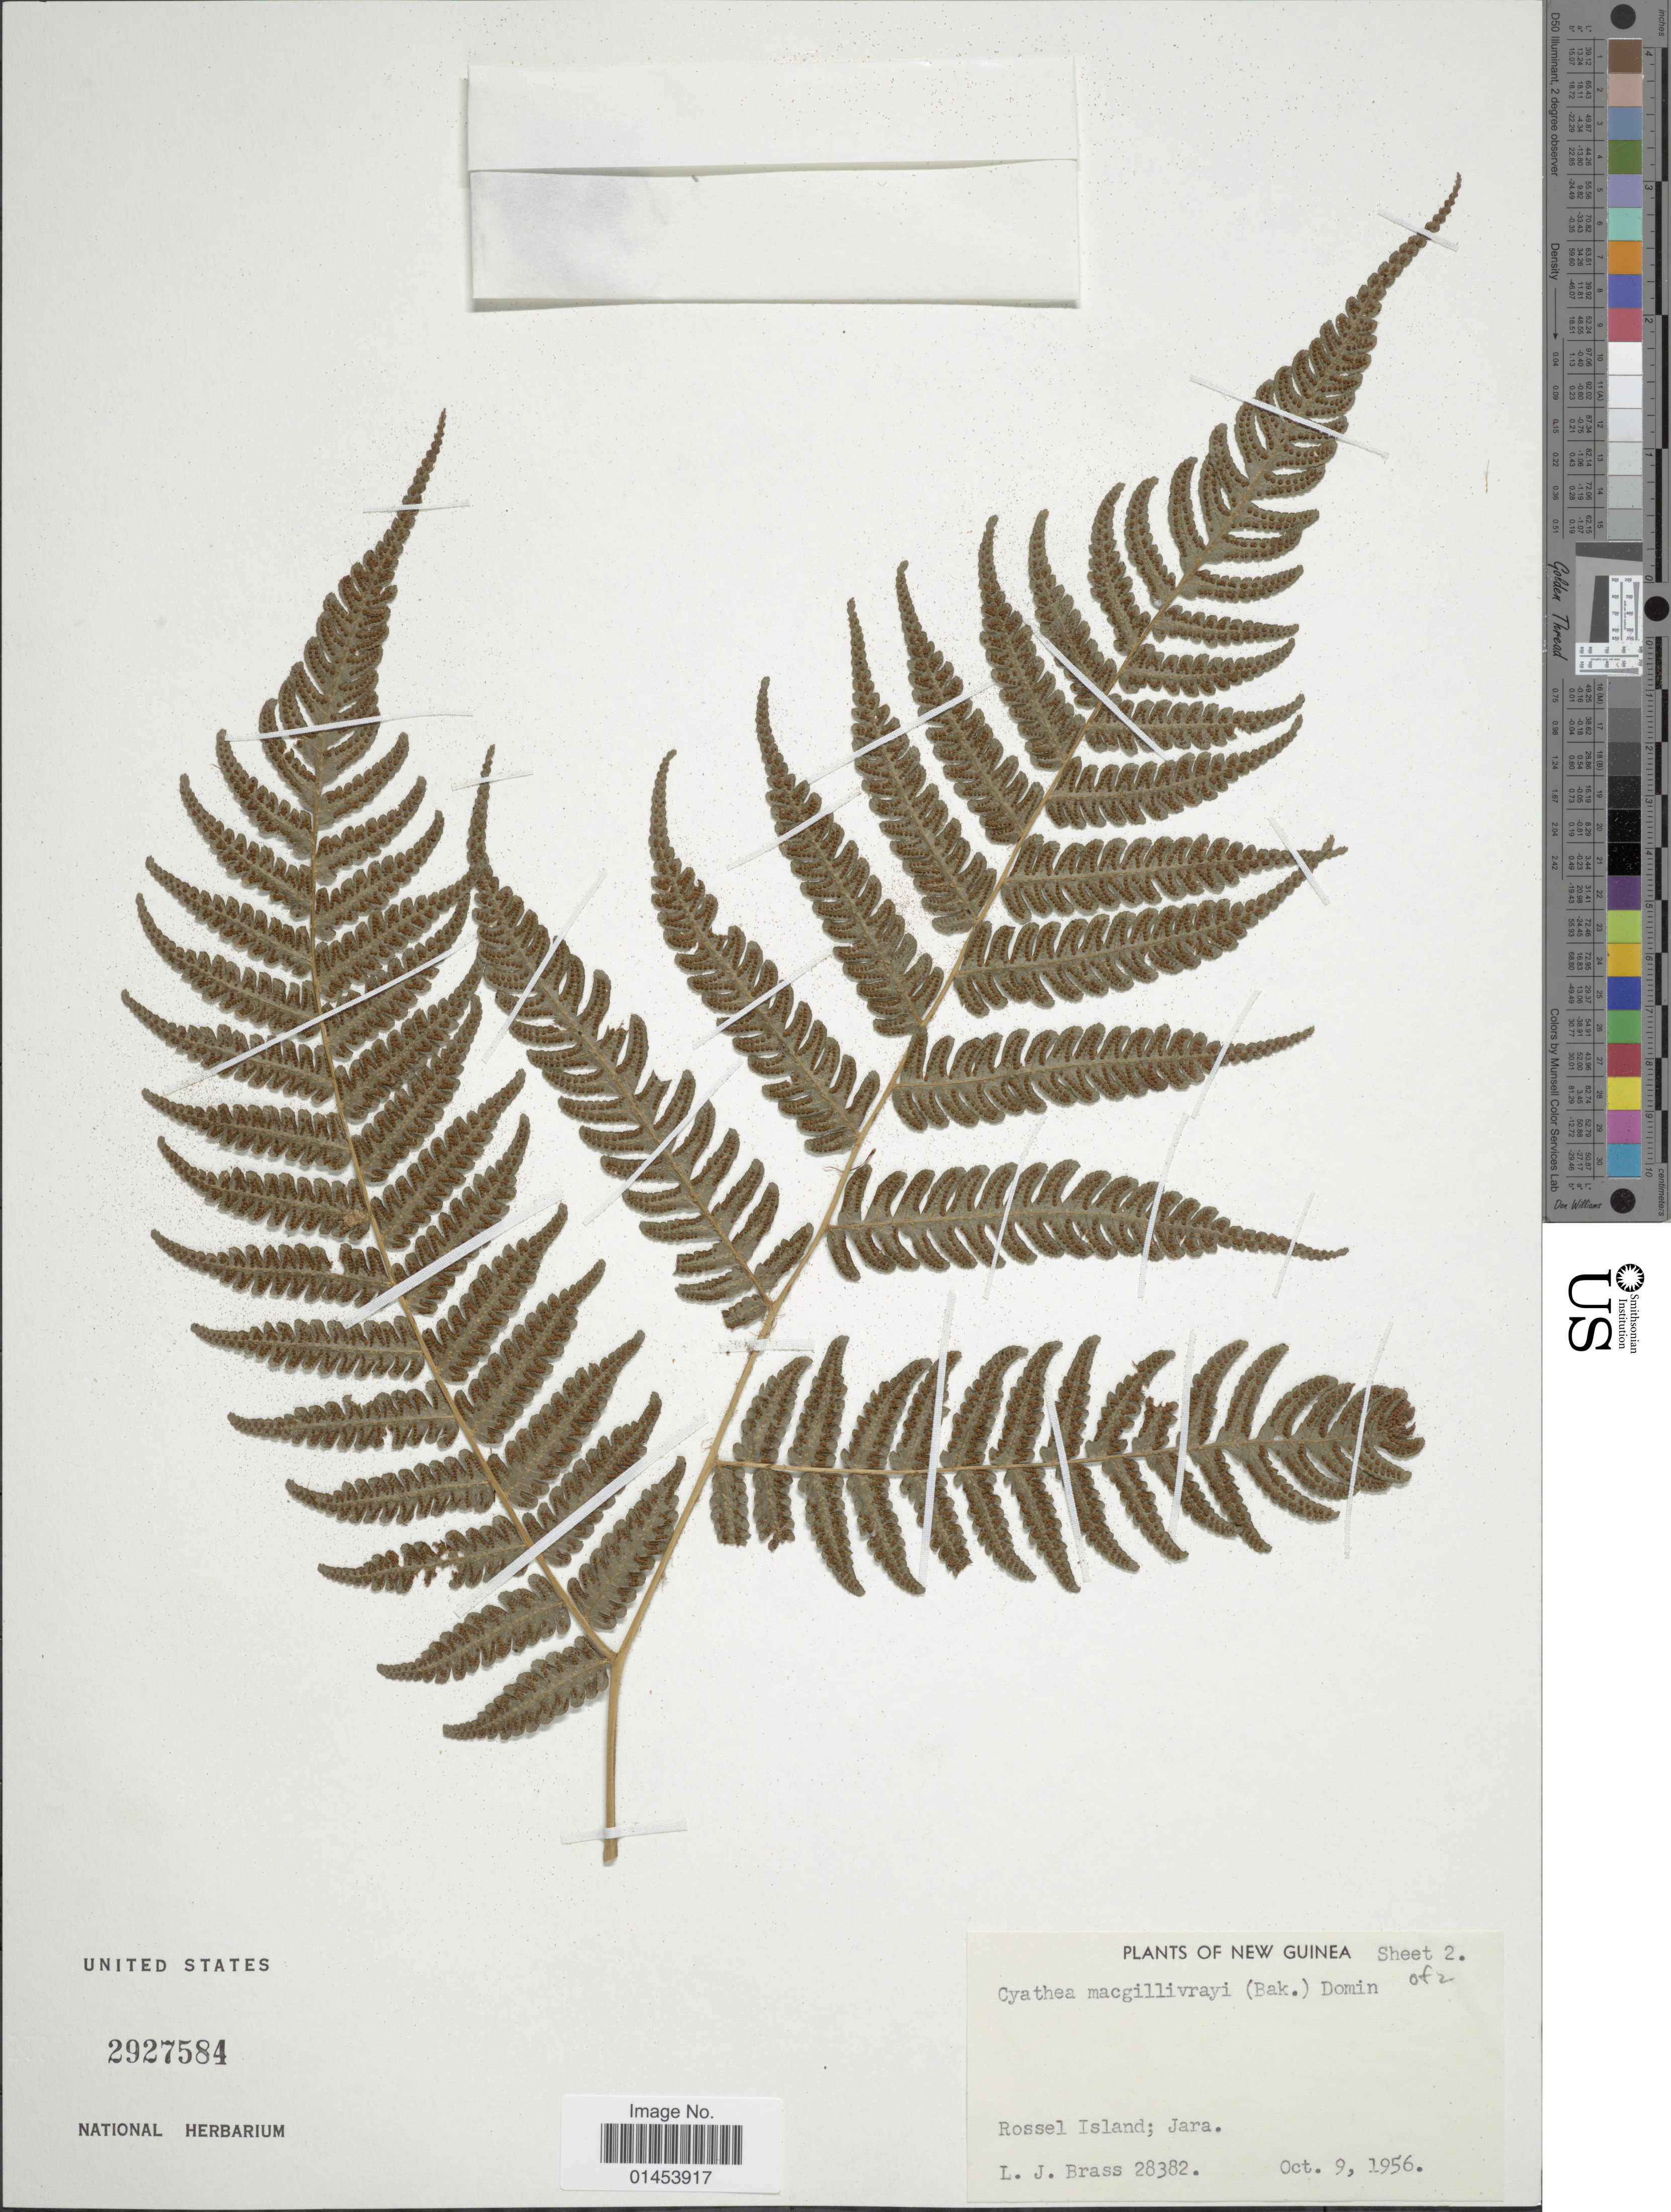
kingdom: Plantae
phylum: Tracheophyta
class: Polypodiopsida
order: Cyatheales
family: Cyatheaceae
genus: Cyathea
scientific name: Cyathea macgillivrayi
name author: (Baker) Domin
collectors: L. J. Brass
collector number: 28382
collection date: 1956-10-09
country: Papua New Guinea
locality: New Guinea. Rossel Island; Jara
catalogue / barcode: US 2927584